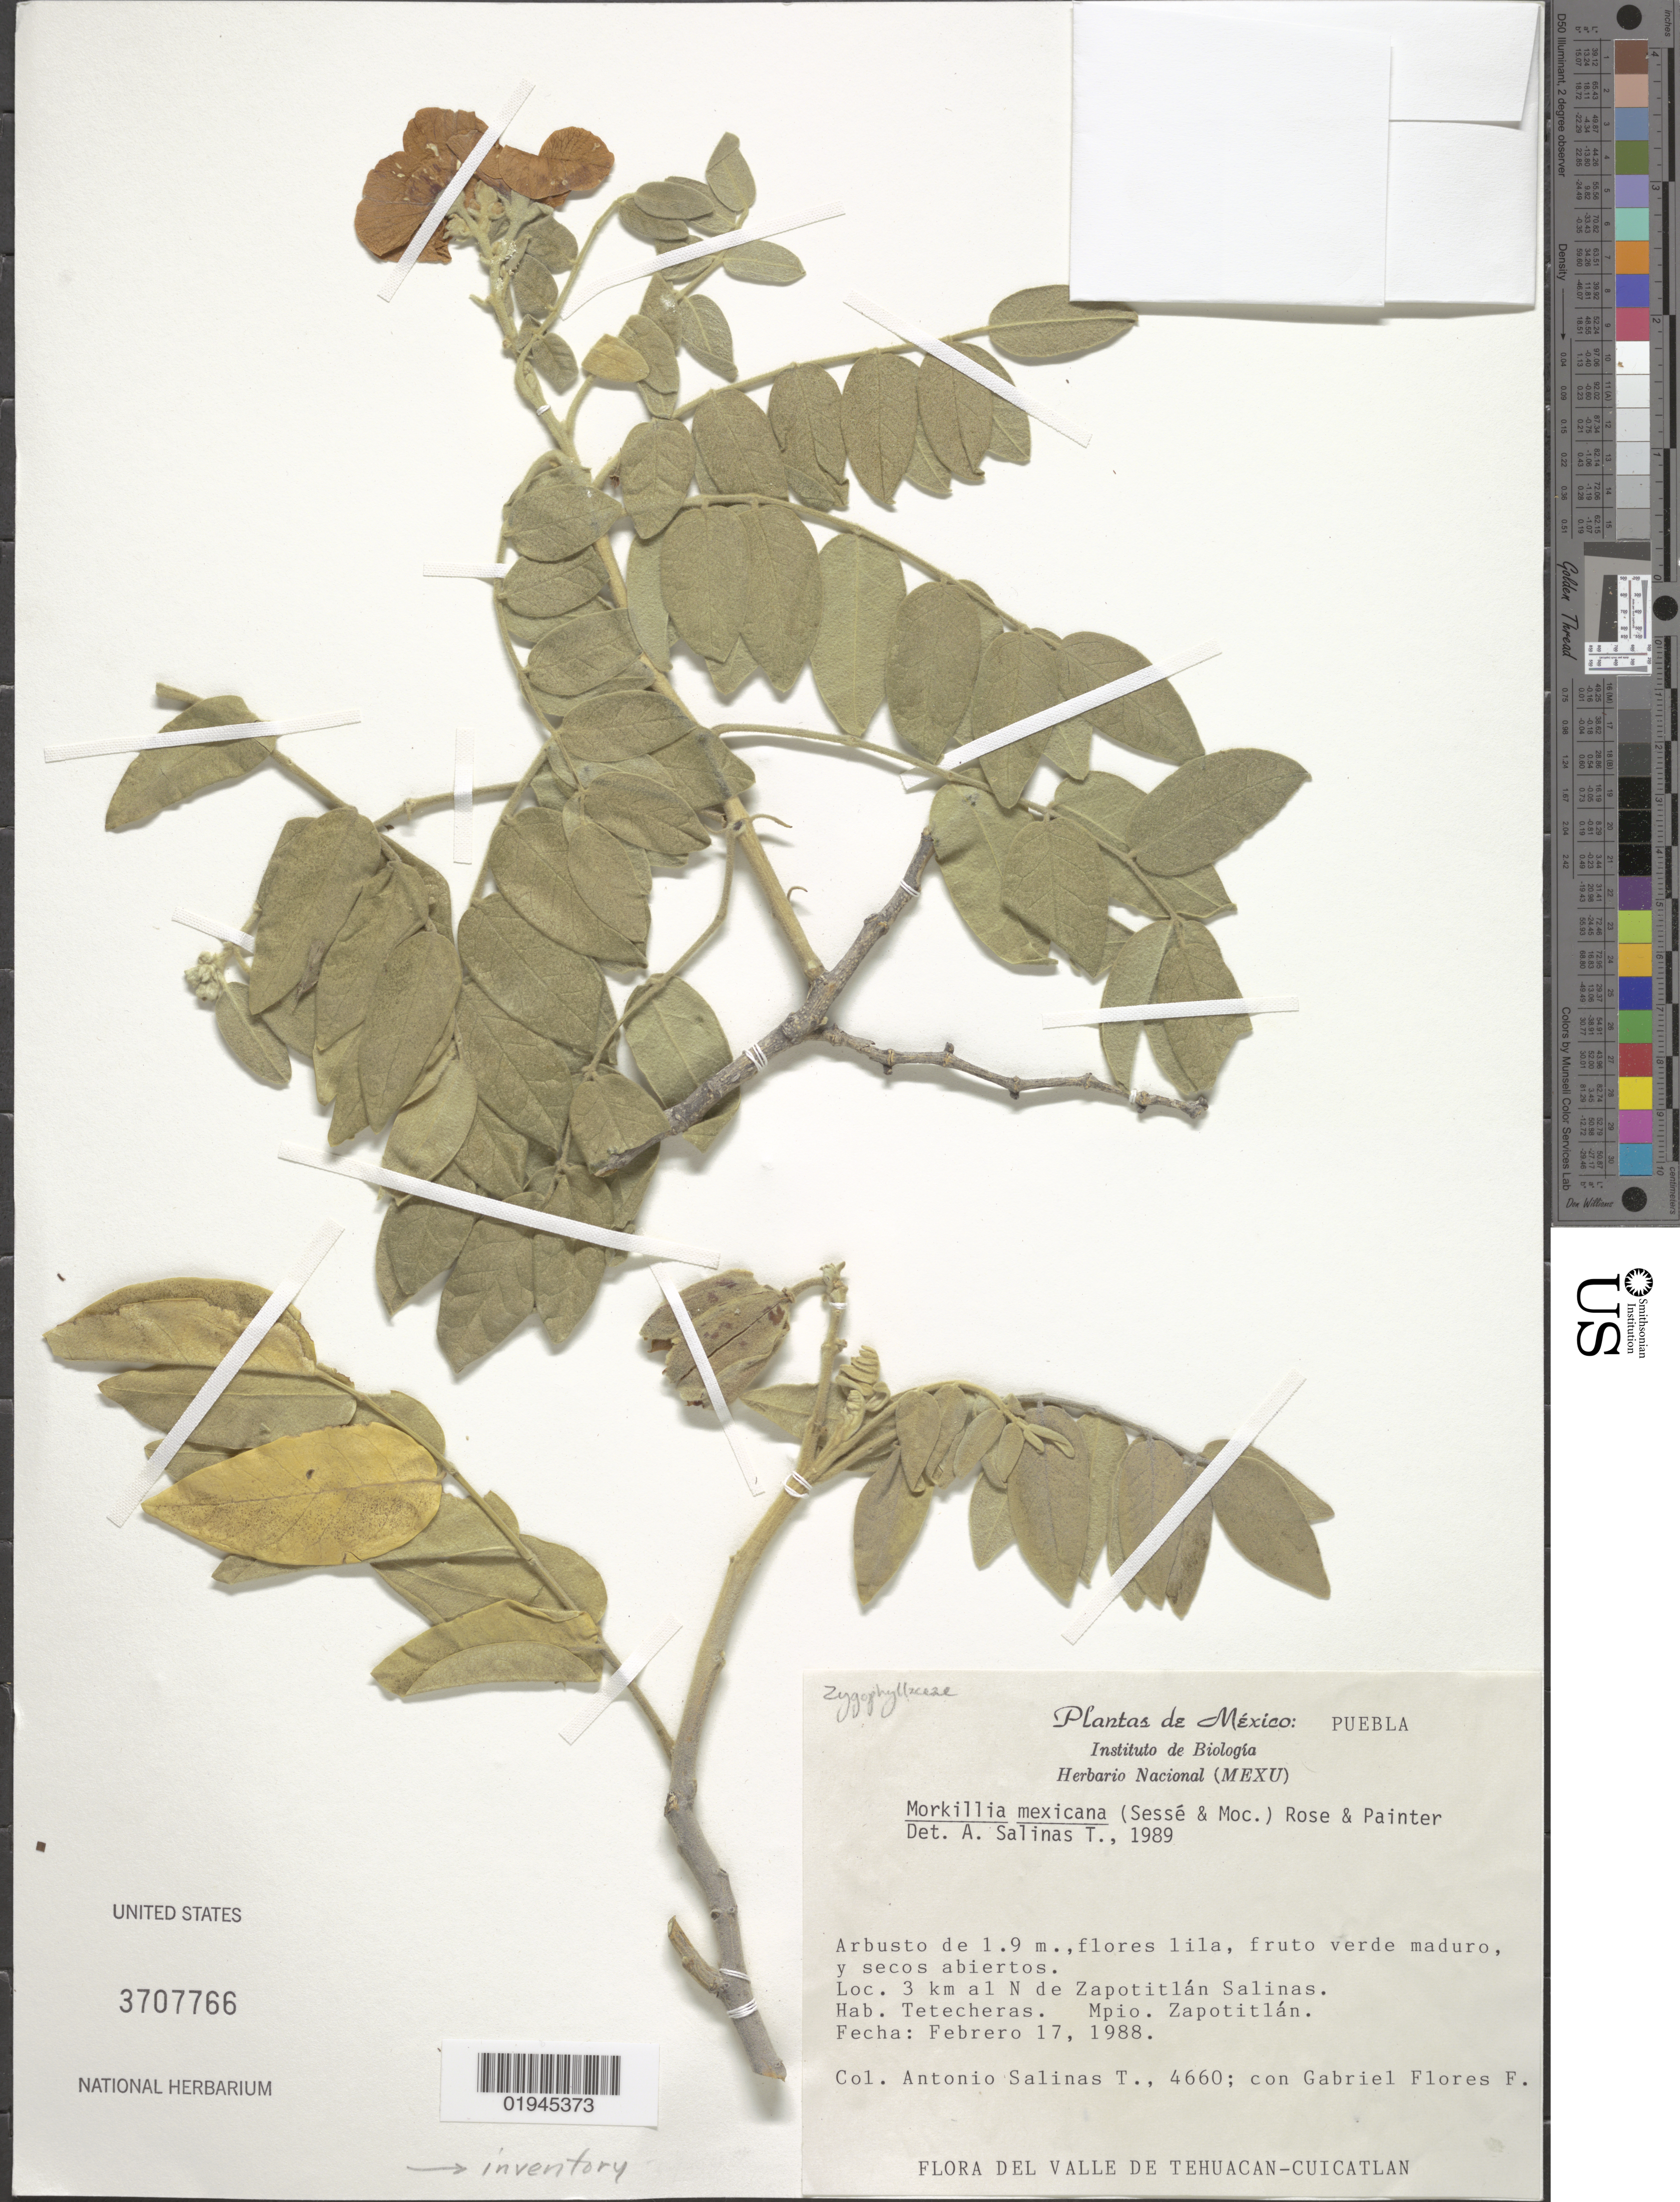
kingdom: Plantae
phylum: Tracheophyta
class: Magnoliopsida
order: Zygophyllales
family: Zygophyllaceae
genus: Morkillia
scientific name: Morkillia mexicana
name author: (Moc. & Sessé ex DC.) Rose & Painter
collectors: A. Salinas T. & G. Flores F.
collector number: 4660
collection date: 1988-02-17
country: Mexico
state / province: Puebla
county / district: Zapotitlan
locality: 3 km., alN de Zapotitlan Salinas.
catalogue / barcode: US 3707766